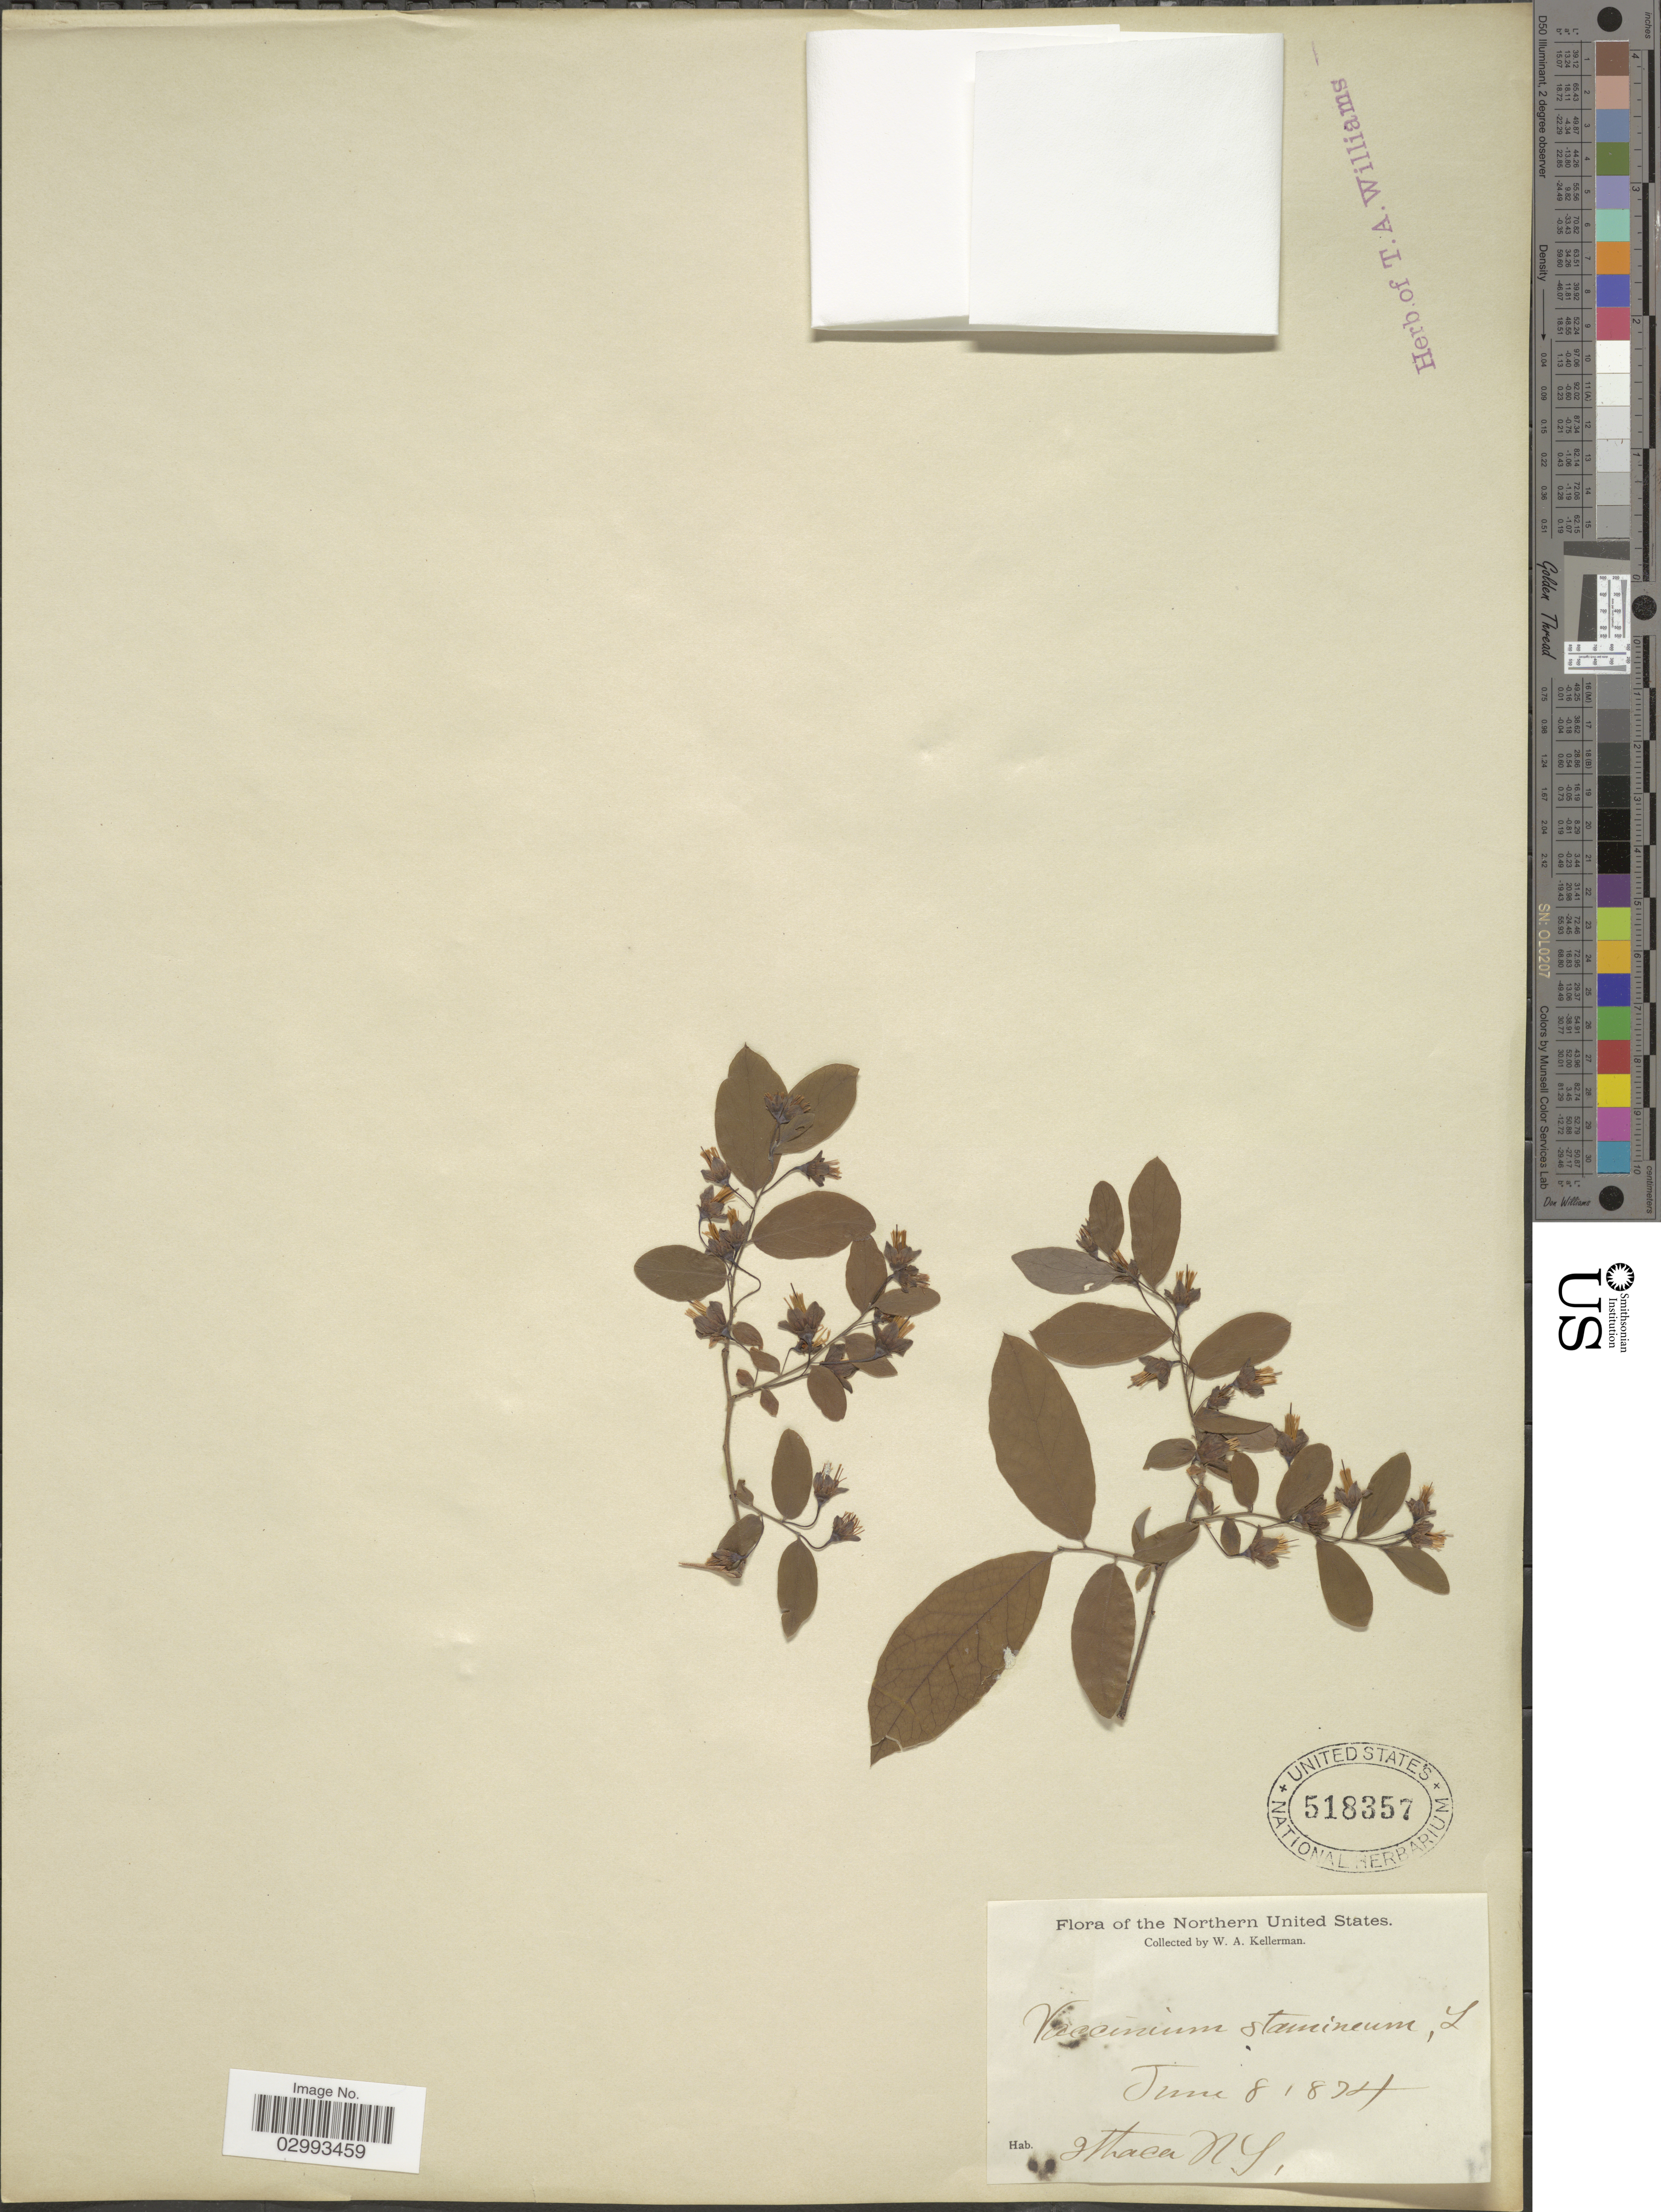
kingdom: Plantae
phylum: Tracheophyta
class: Magnoliopsida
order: Ericales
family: Ericaceae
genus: Polycodium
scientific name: Polycodium stamineum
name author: (L.) Greene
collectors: W. Kellerman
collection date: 1874-06-08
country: United States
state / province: New York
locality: Northern United States. Ithaca.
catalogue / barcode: US 518357